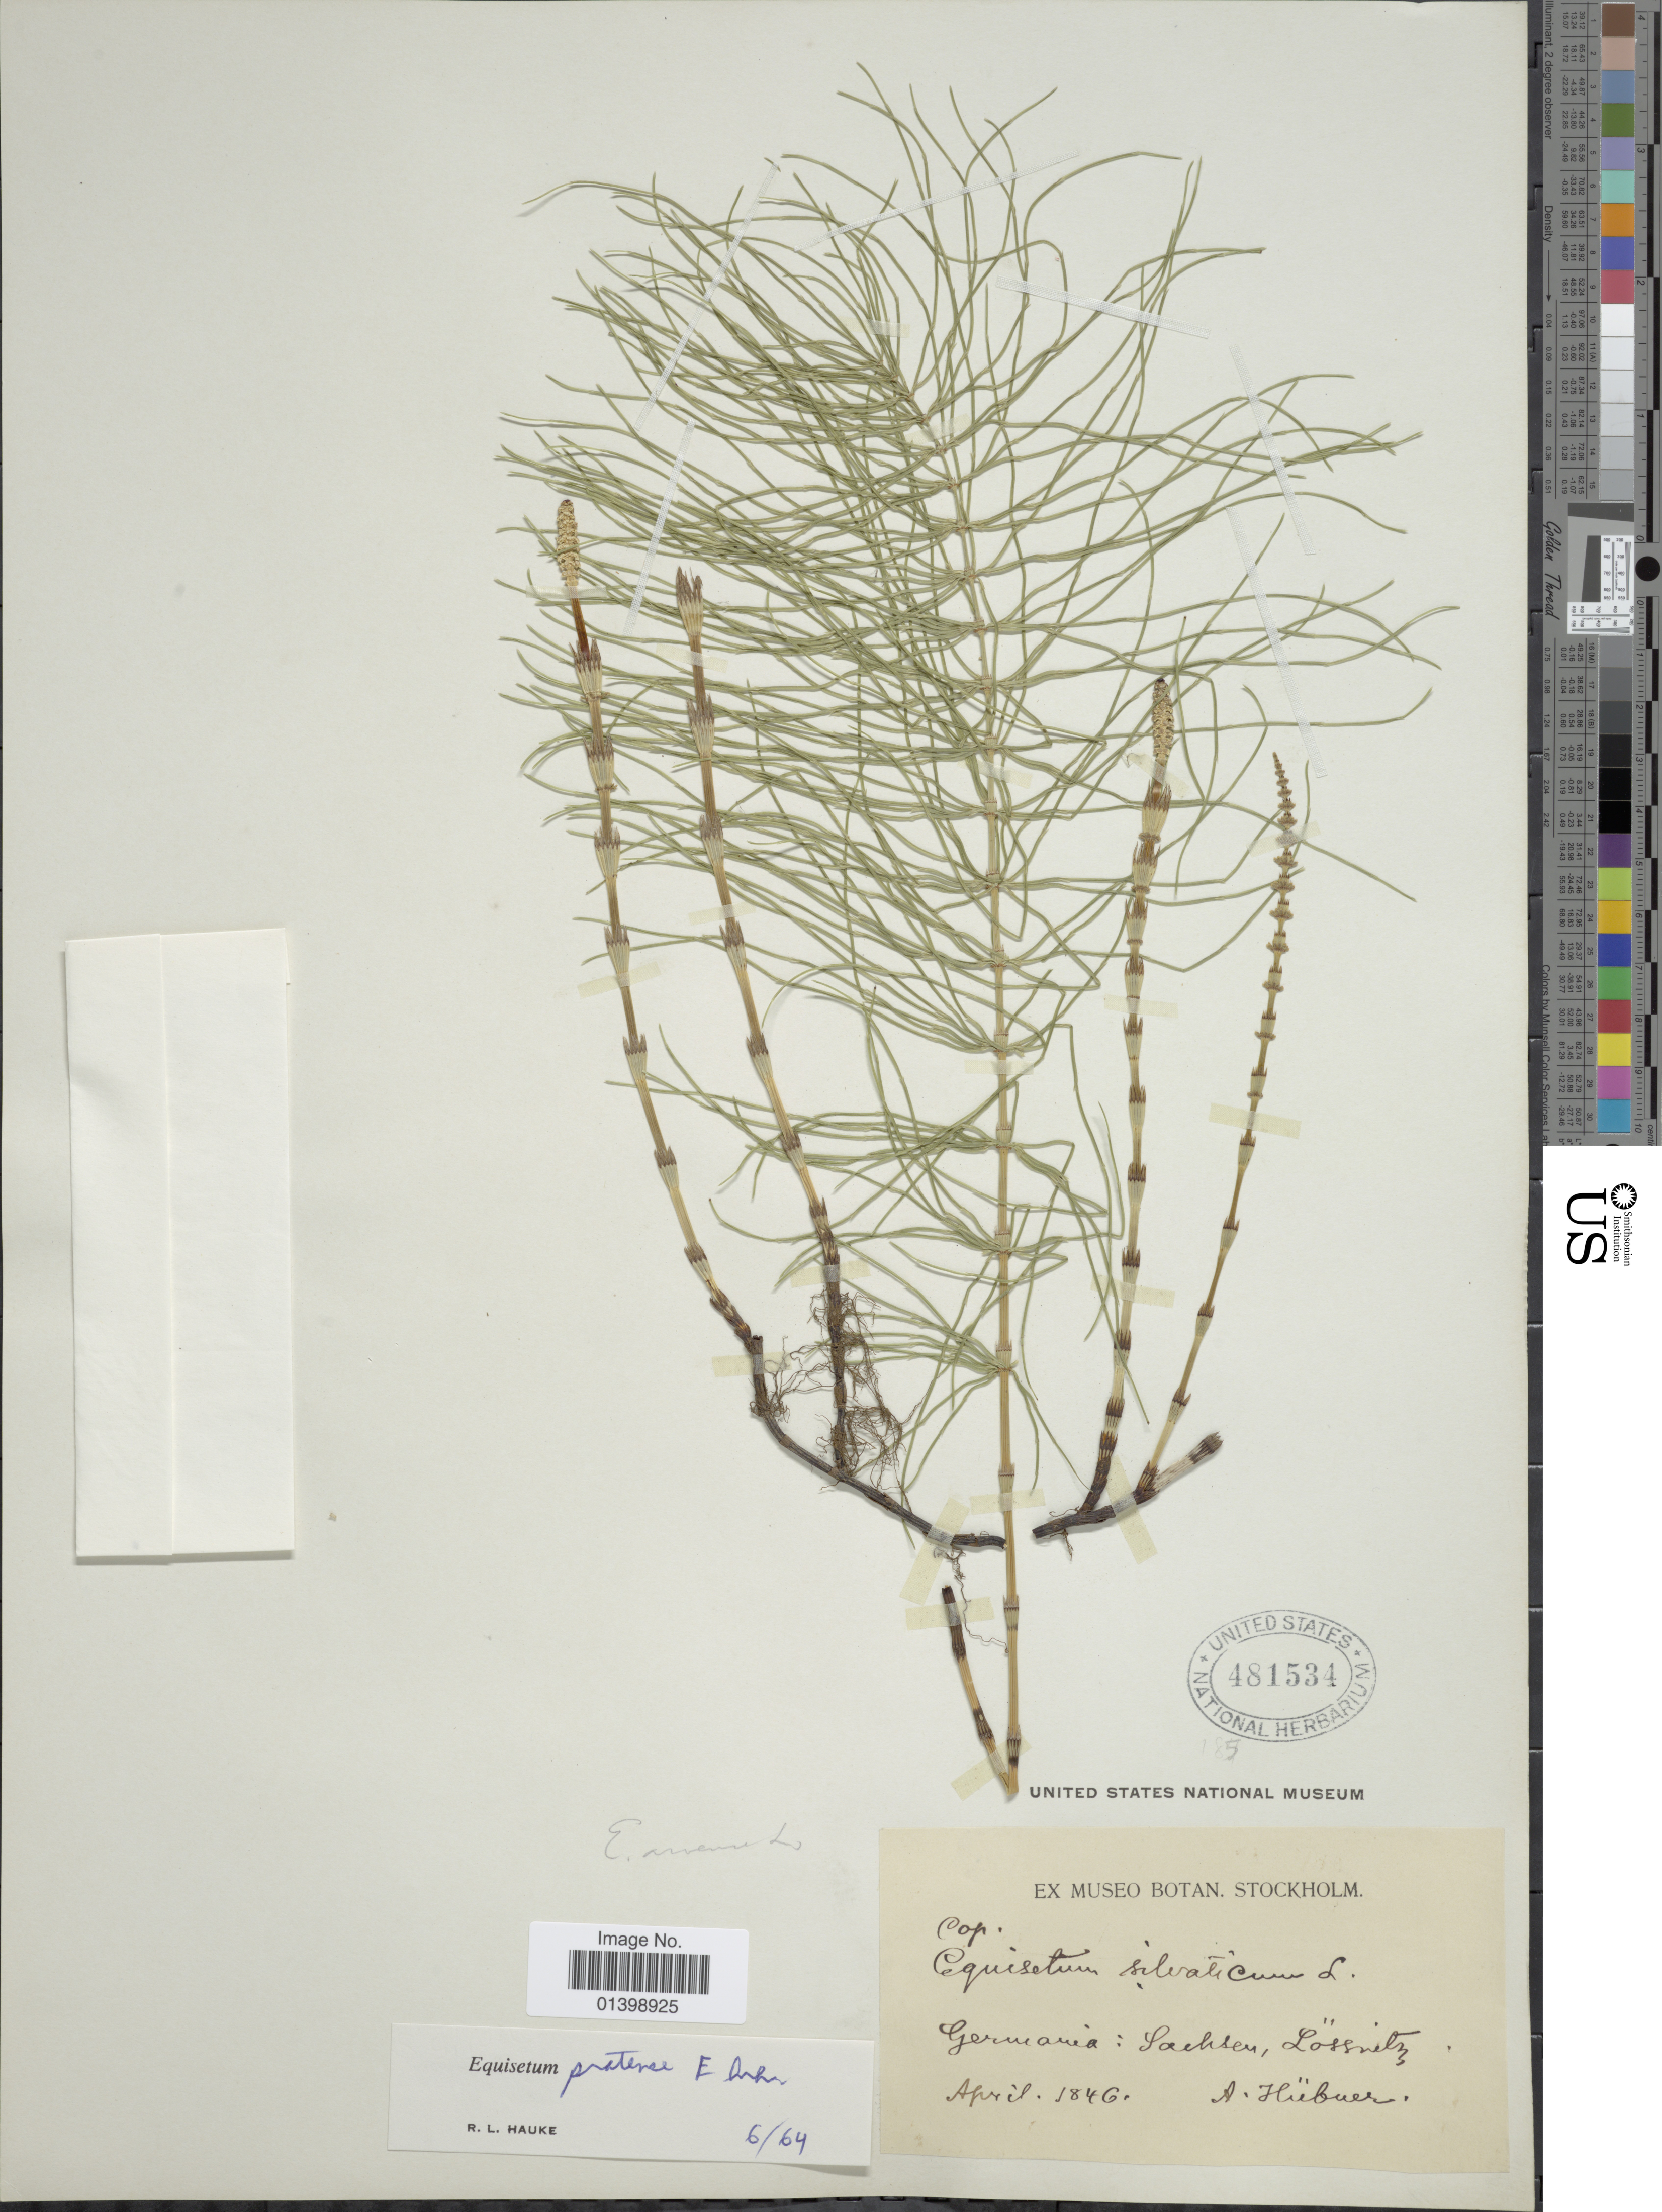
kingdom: Plantae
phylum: Tracheophyta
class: Polypodiopsida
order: Equisetales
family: Equisetaceae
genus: Equisetum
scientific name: Equisetum pratense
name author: Ehrh.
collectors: A. Huber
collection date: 1846-04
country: Germany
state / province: Sachsen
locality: Lössnitz [interpreted]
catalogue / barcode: US 481534